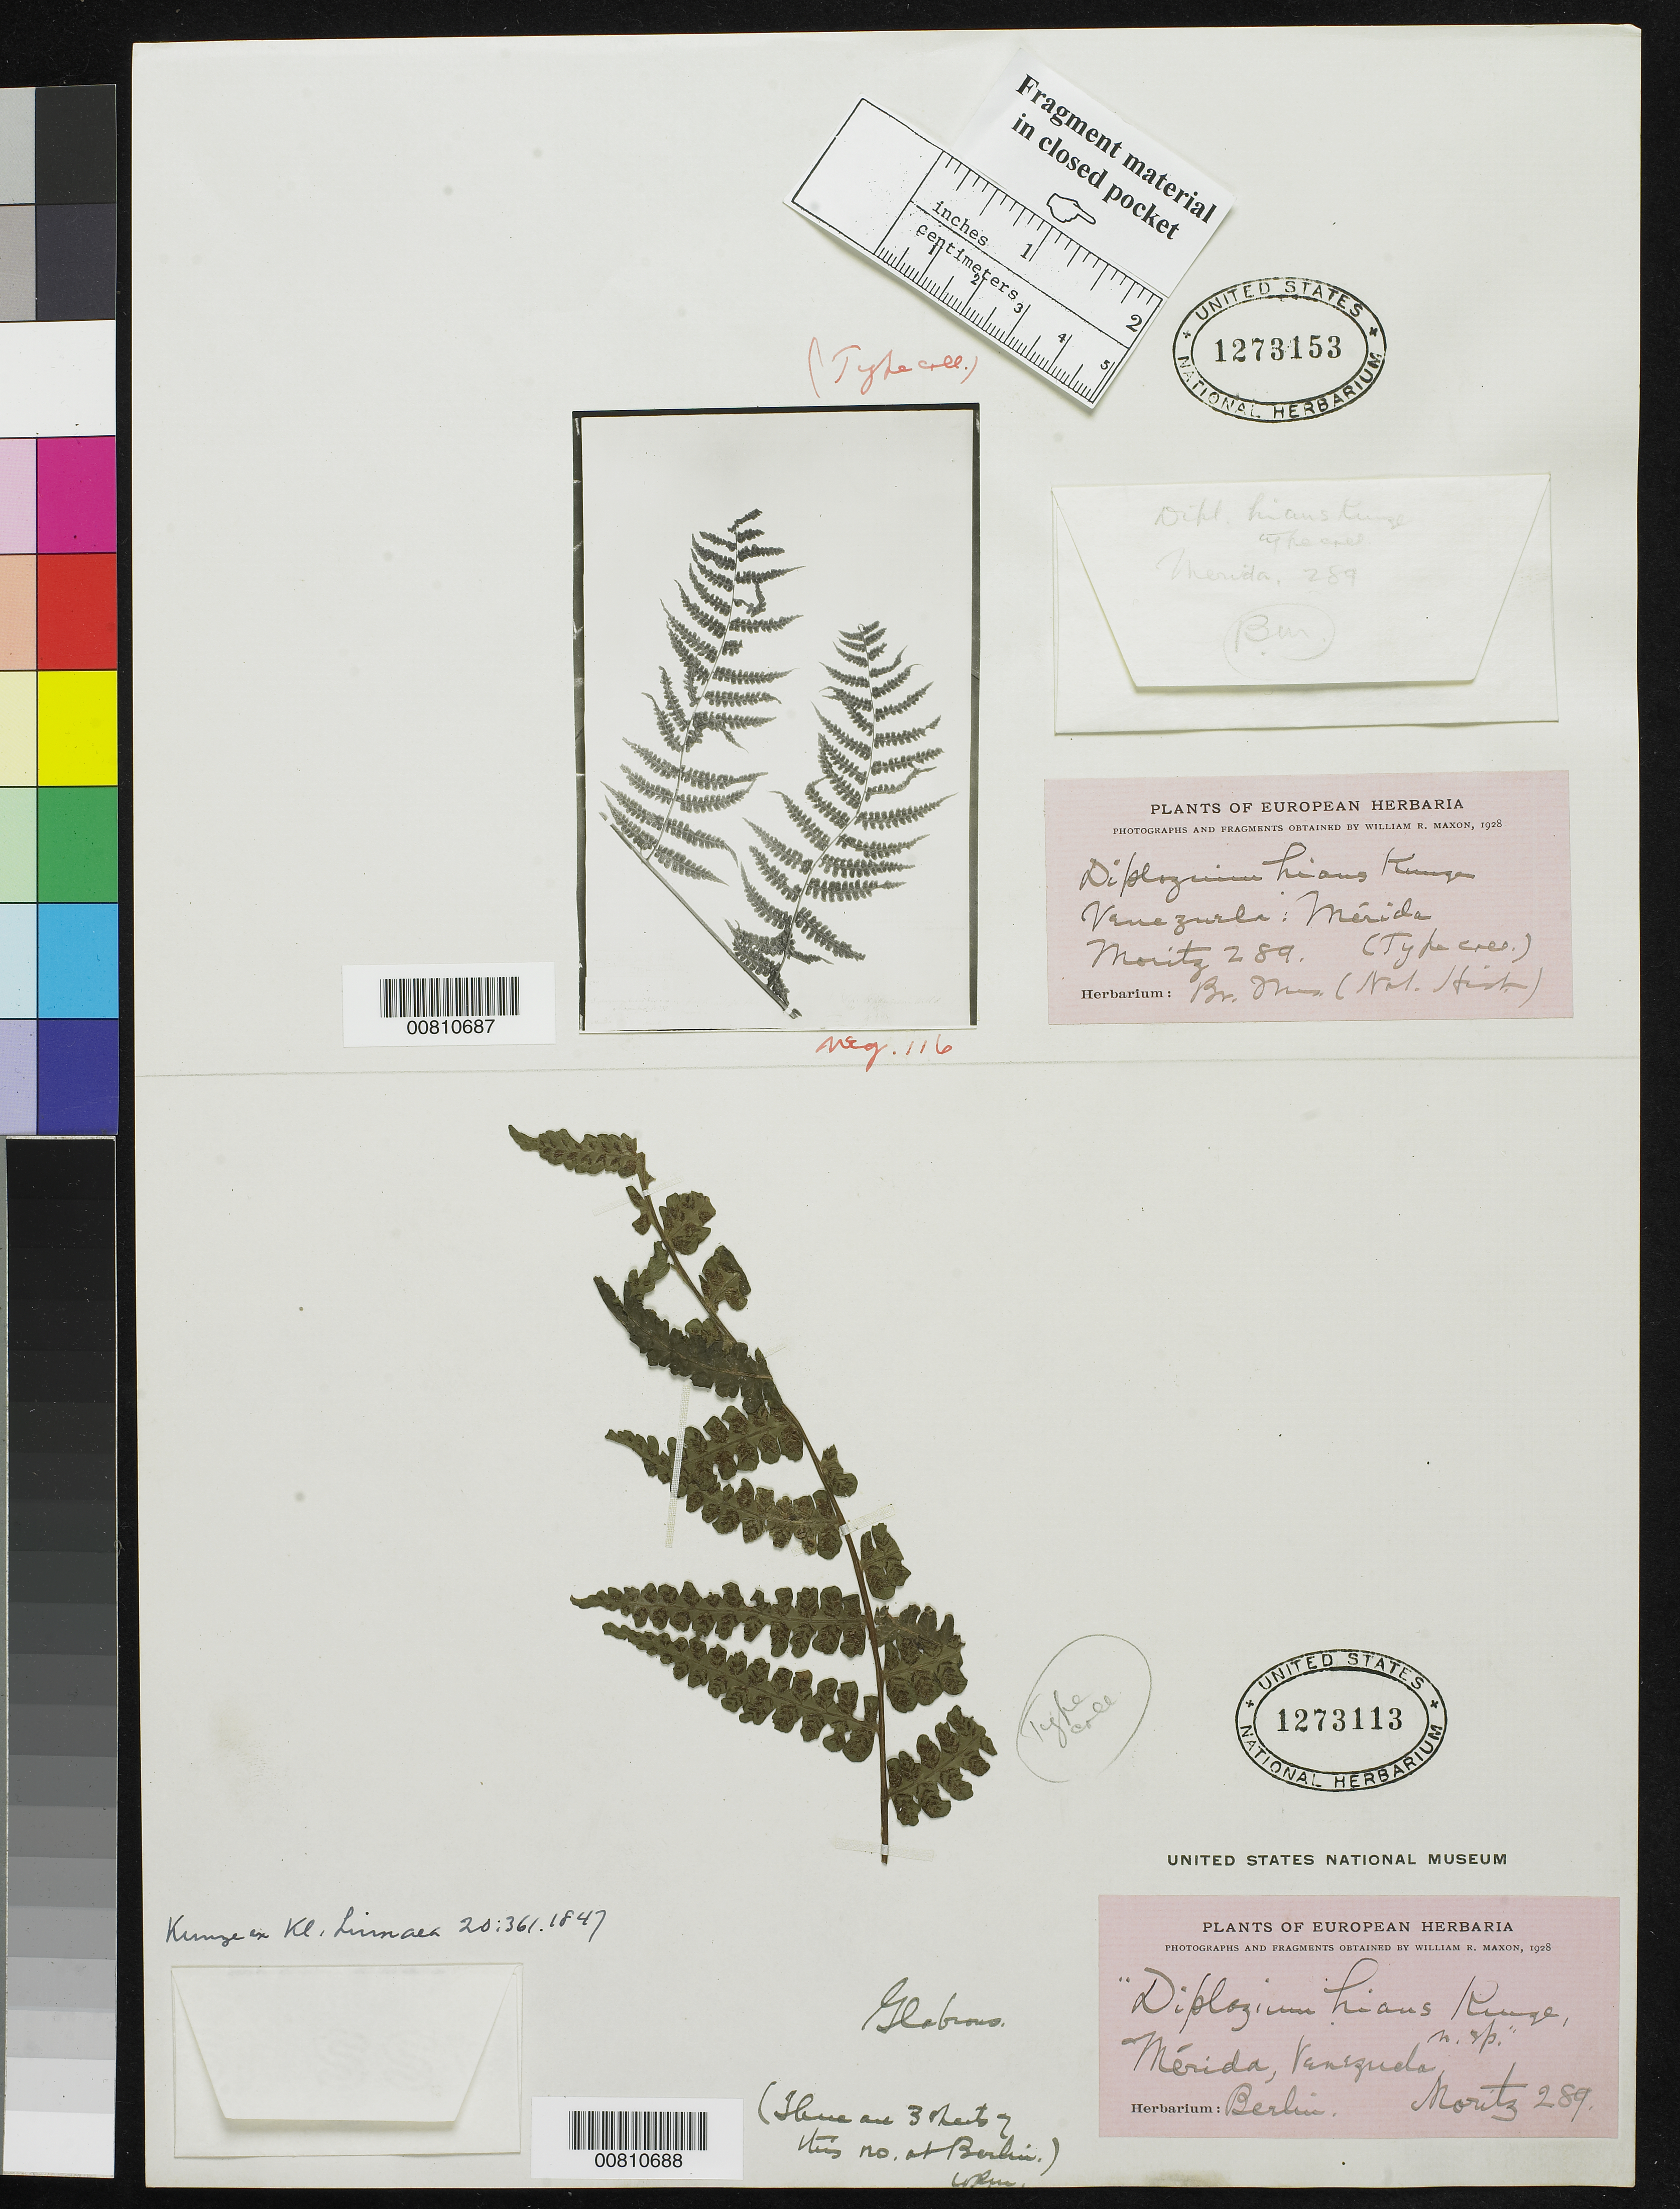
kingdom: Plantae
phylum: Tracheophyta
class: Polypodiopsida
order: Polypodiales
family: Athyriaceae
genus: Diplazium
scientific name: Diplazium hians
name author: Kunze ex Klotzsch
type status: Type Fragment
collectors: A. Moritz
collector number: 289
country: Venezuela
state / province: Mérida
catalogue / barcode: US 1273153